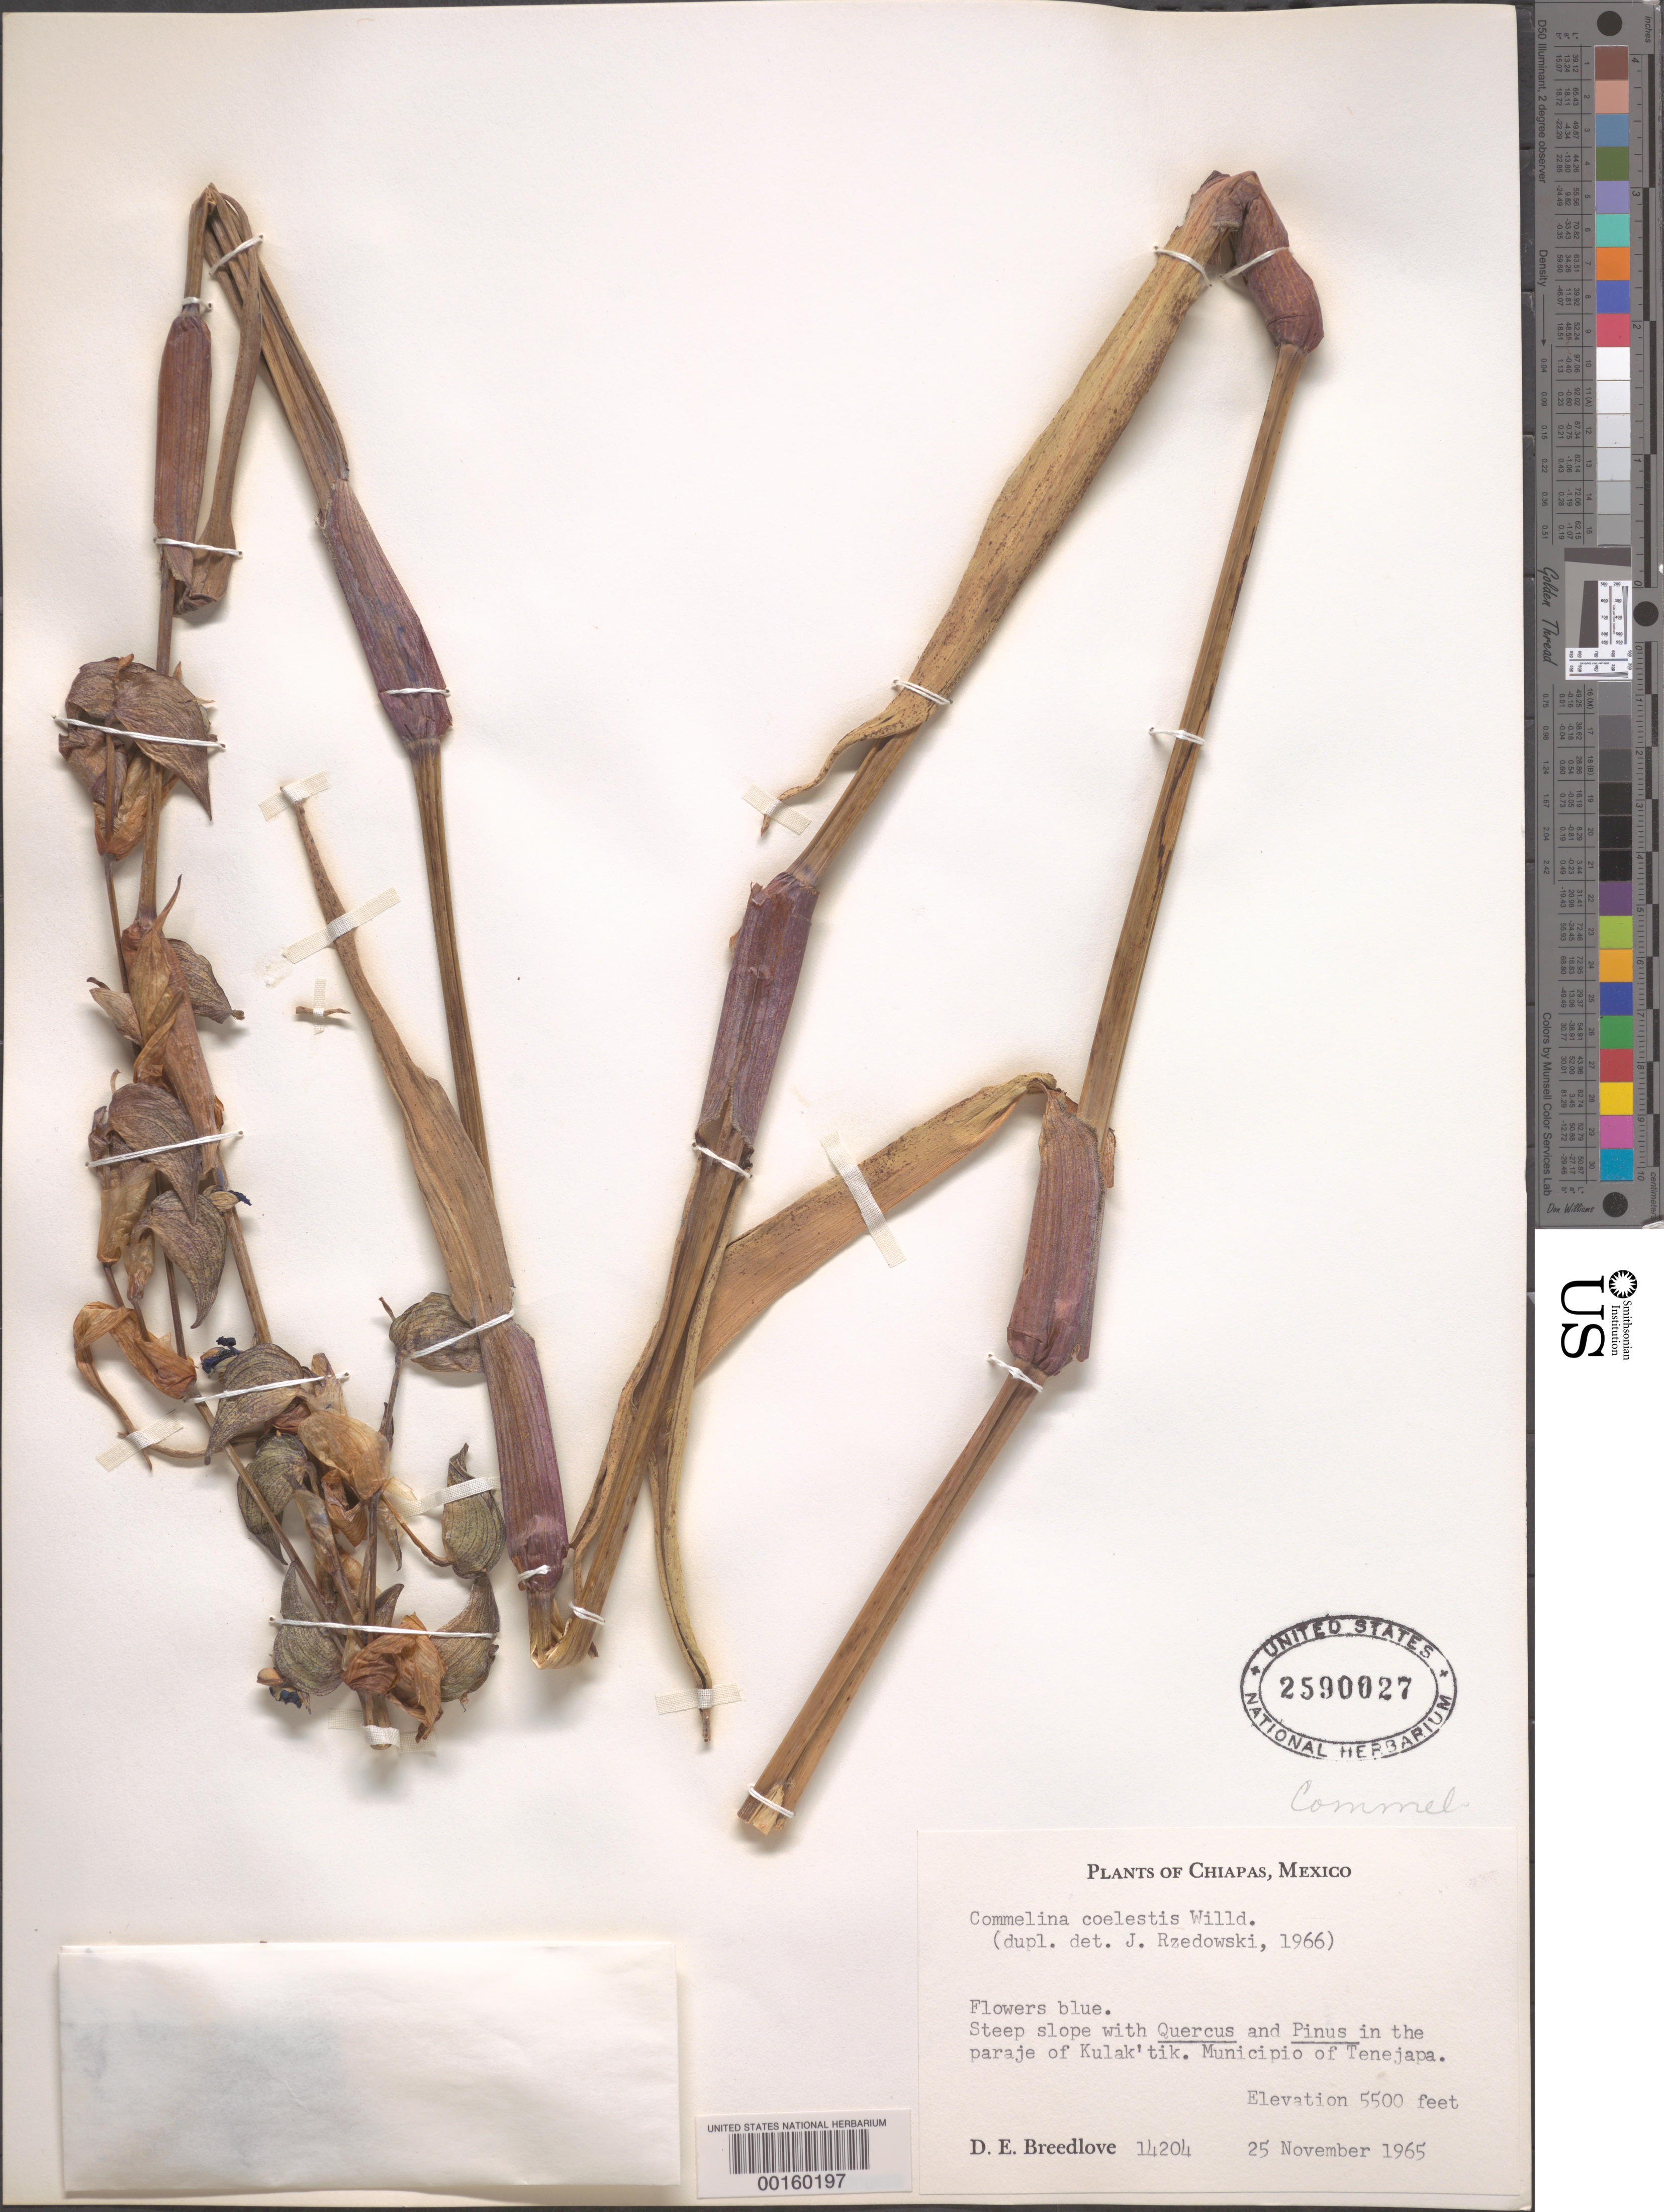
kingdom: Plantae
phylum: Tracheophyta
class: Liliopsida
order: Commelinales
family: Commelinaceae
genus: Commelina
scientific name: Commelina coelestis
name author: Willd.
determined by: Rzedowski, J.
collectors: J. Rzedowski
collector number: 14204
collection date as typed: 25 Nov 1965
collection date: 1965-11-25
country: Mexico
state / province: Chiapas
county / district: Tenejapa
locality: Paraje of Kulak'tik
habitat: Steep slope with quercus and pinus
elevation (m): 1678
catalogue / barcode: US 2590027